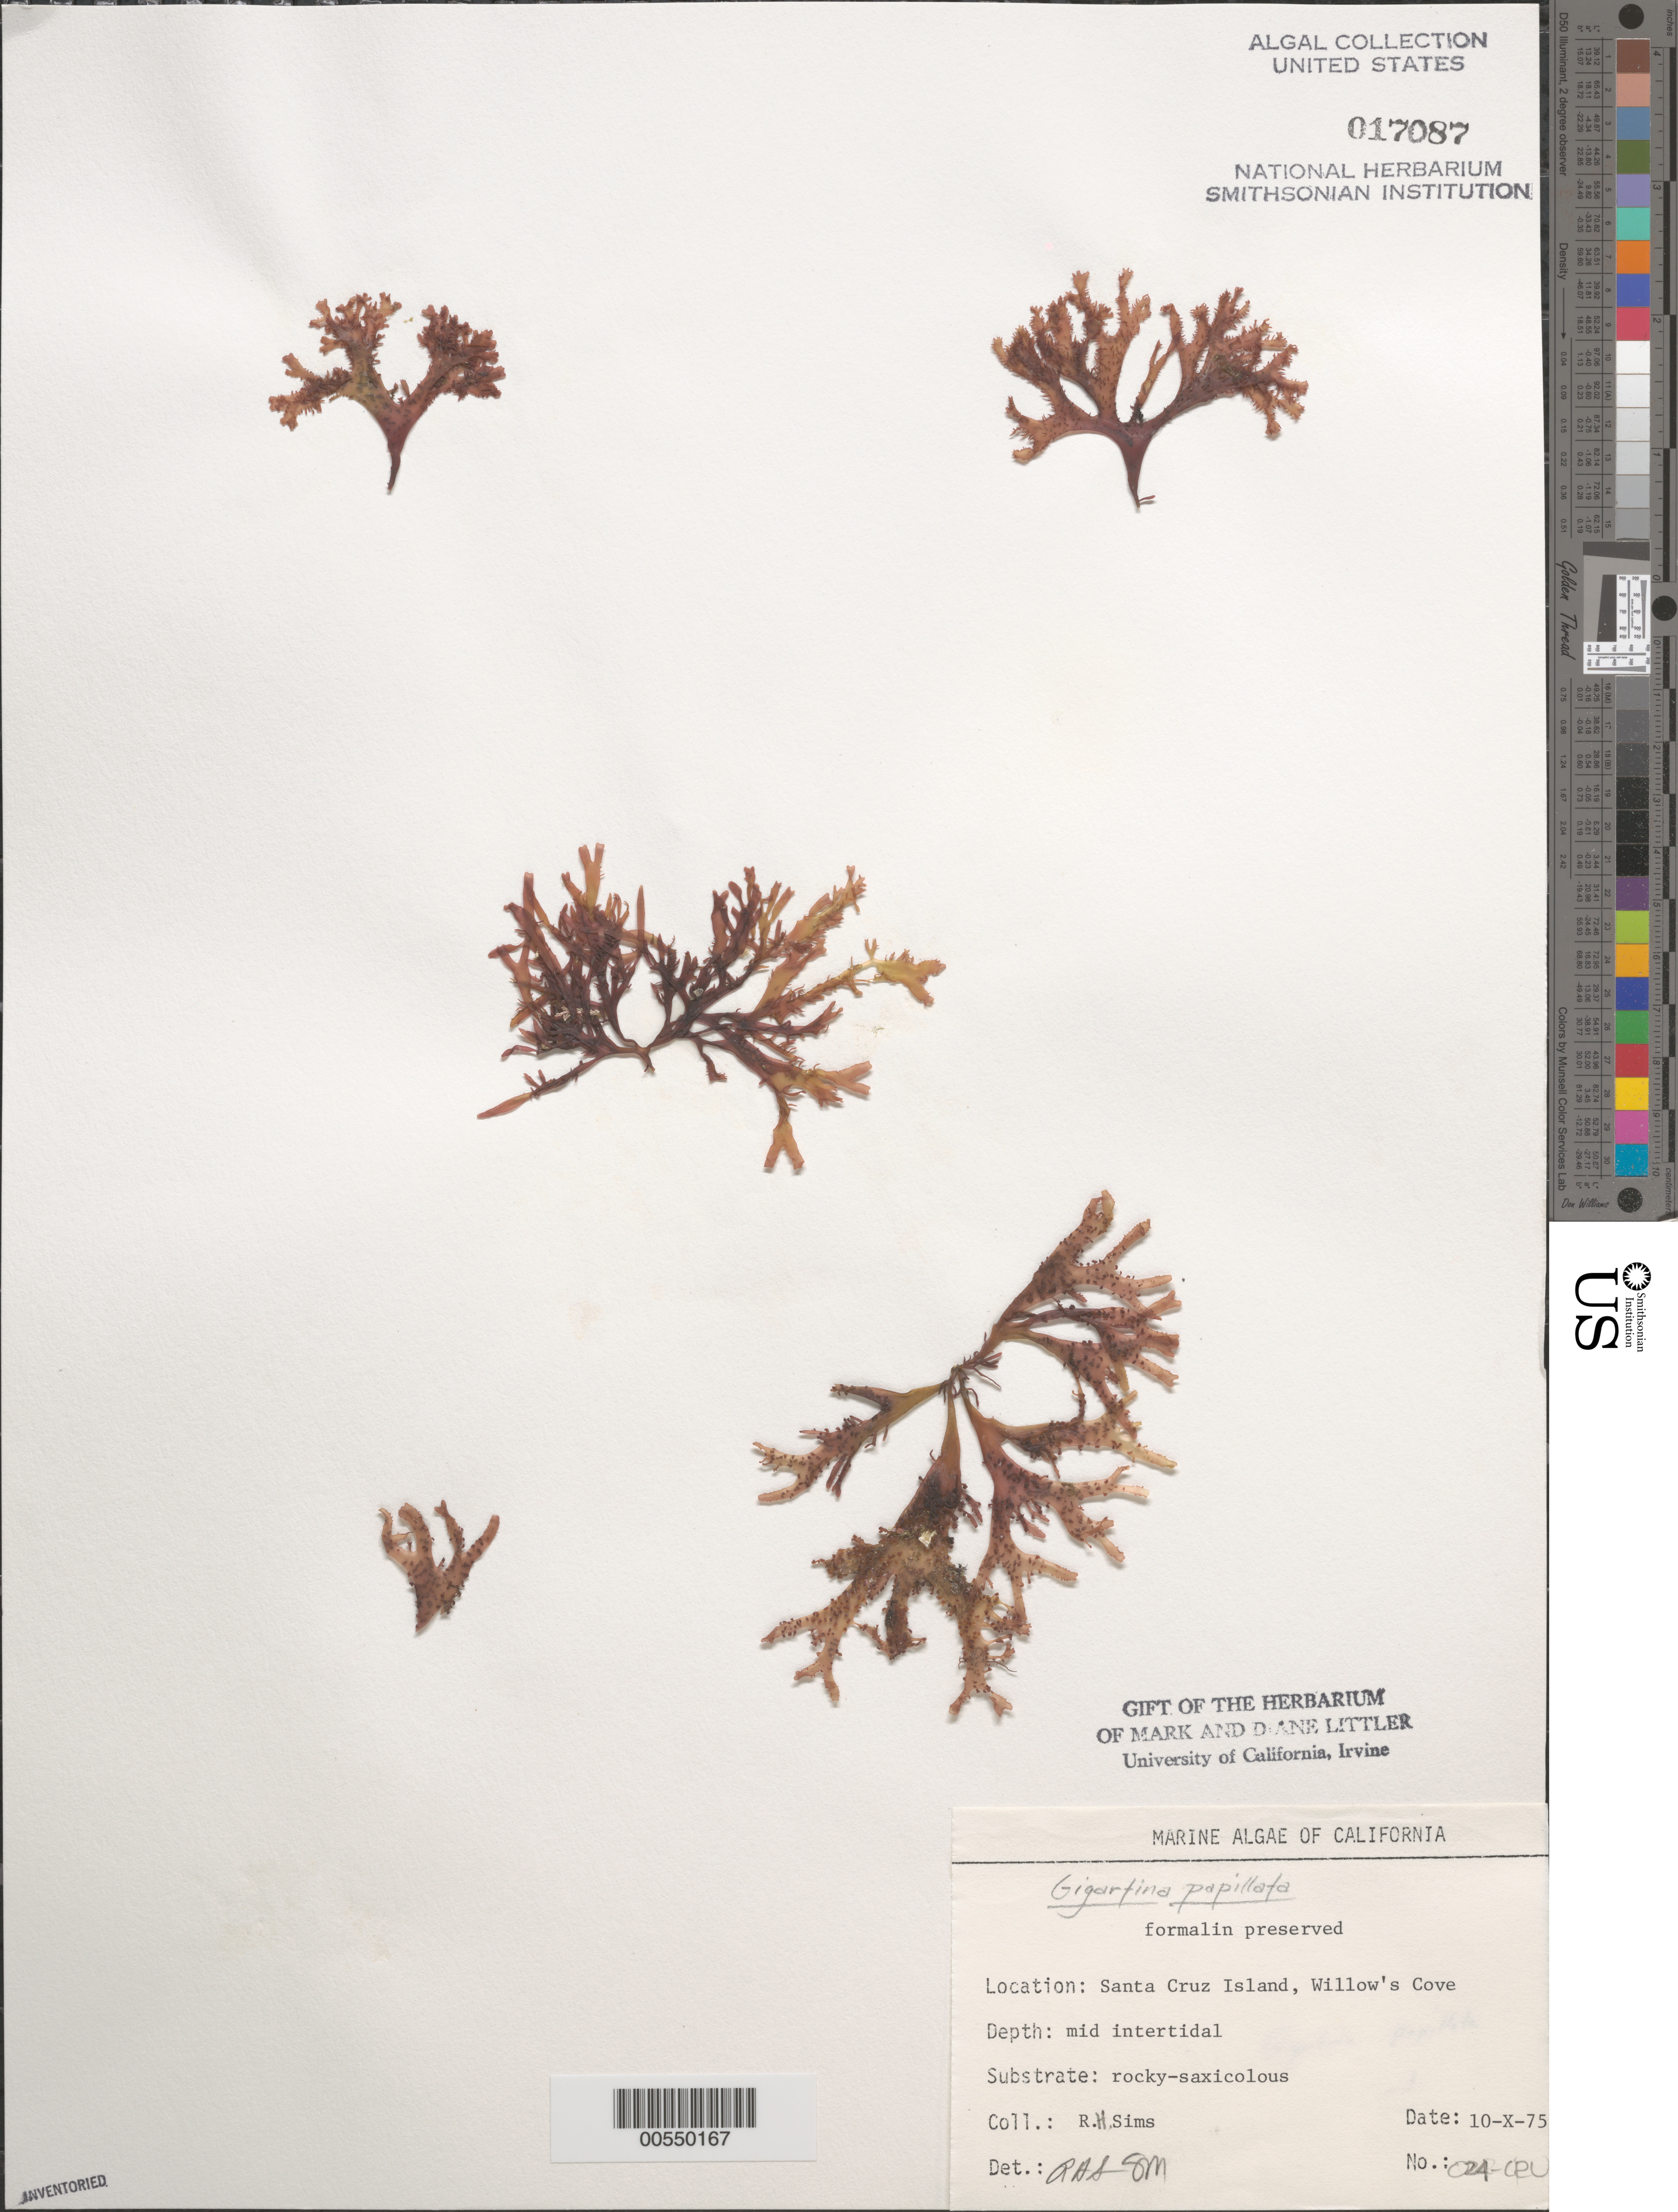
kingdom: Plantae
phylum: Rhodophyta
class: Florideophyceae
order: Gigartinales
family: Phyllophoraceae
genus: Mastocarpus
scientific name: Mastocarpus papillatus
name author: (C. Agardh) Kütz.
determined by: Algae name updating Project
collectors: R. H. Sims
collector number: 024-CRU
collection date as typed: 10 Oct 1975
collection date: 1975-10-10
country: United States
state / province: California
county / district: Santa Barbara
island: Santa Cruz Island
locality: Willows Cove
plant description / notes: BLM-SOCALBIGHT Rocky Intertidal Survey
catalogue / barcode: US 17087